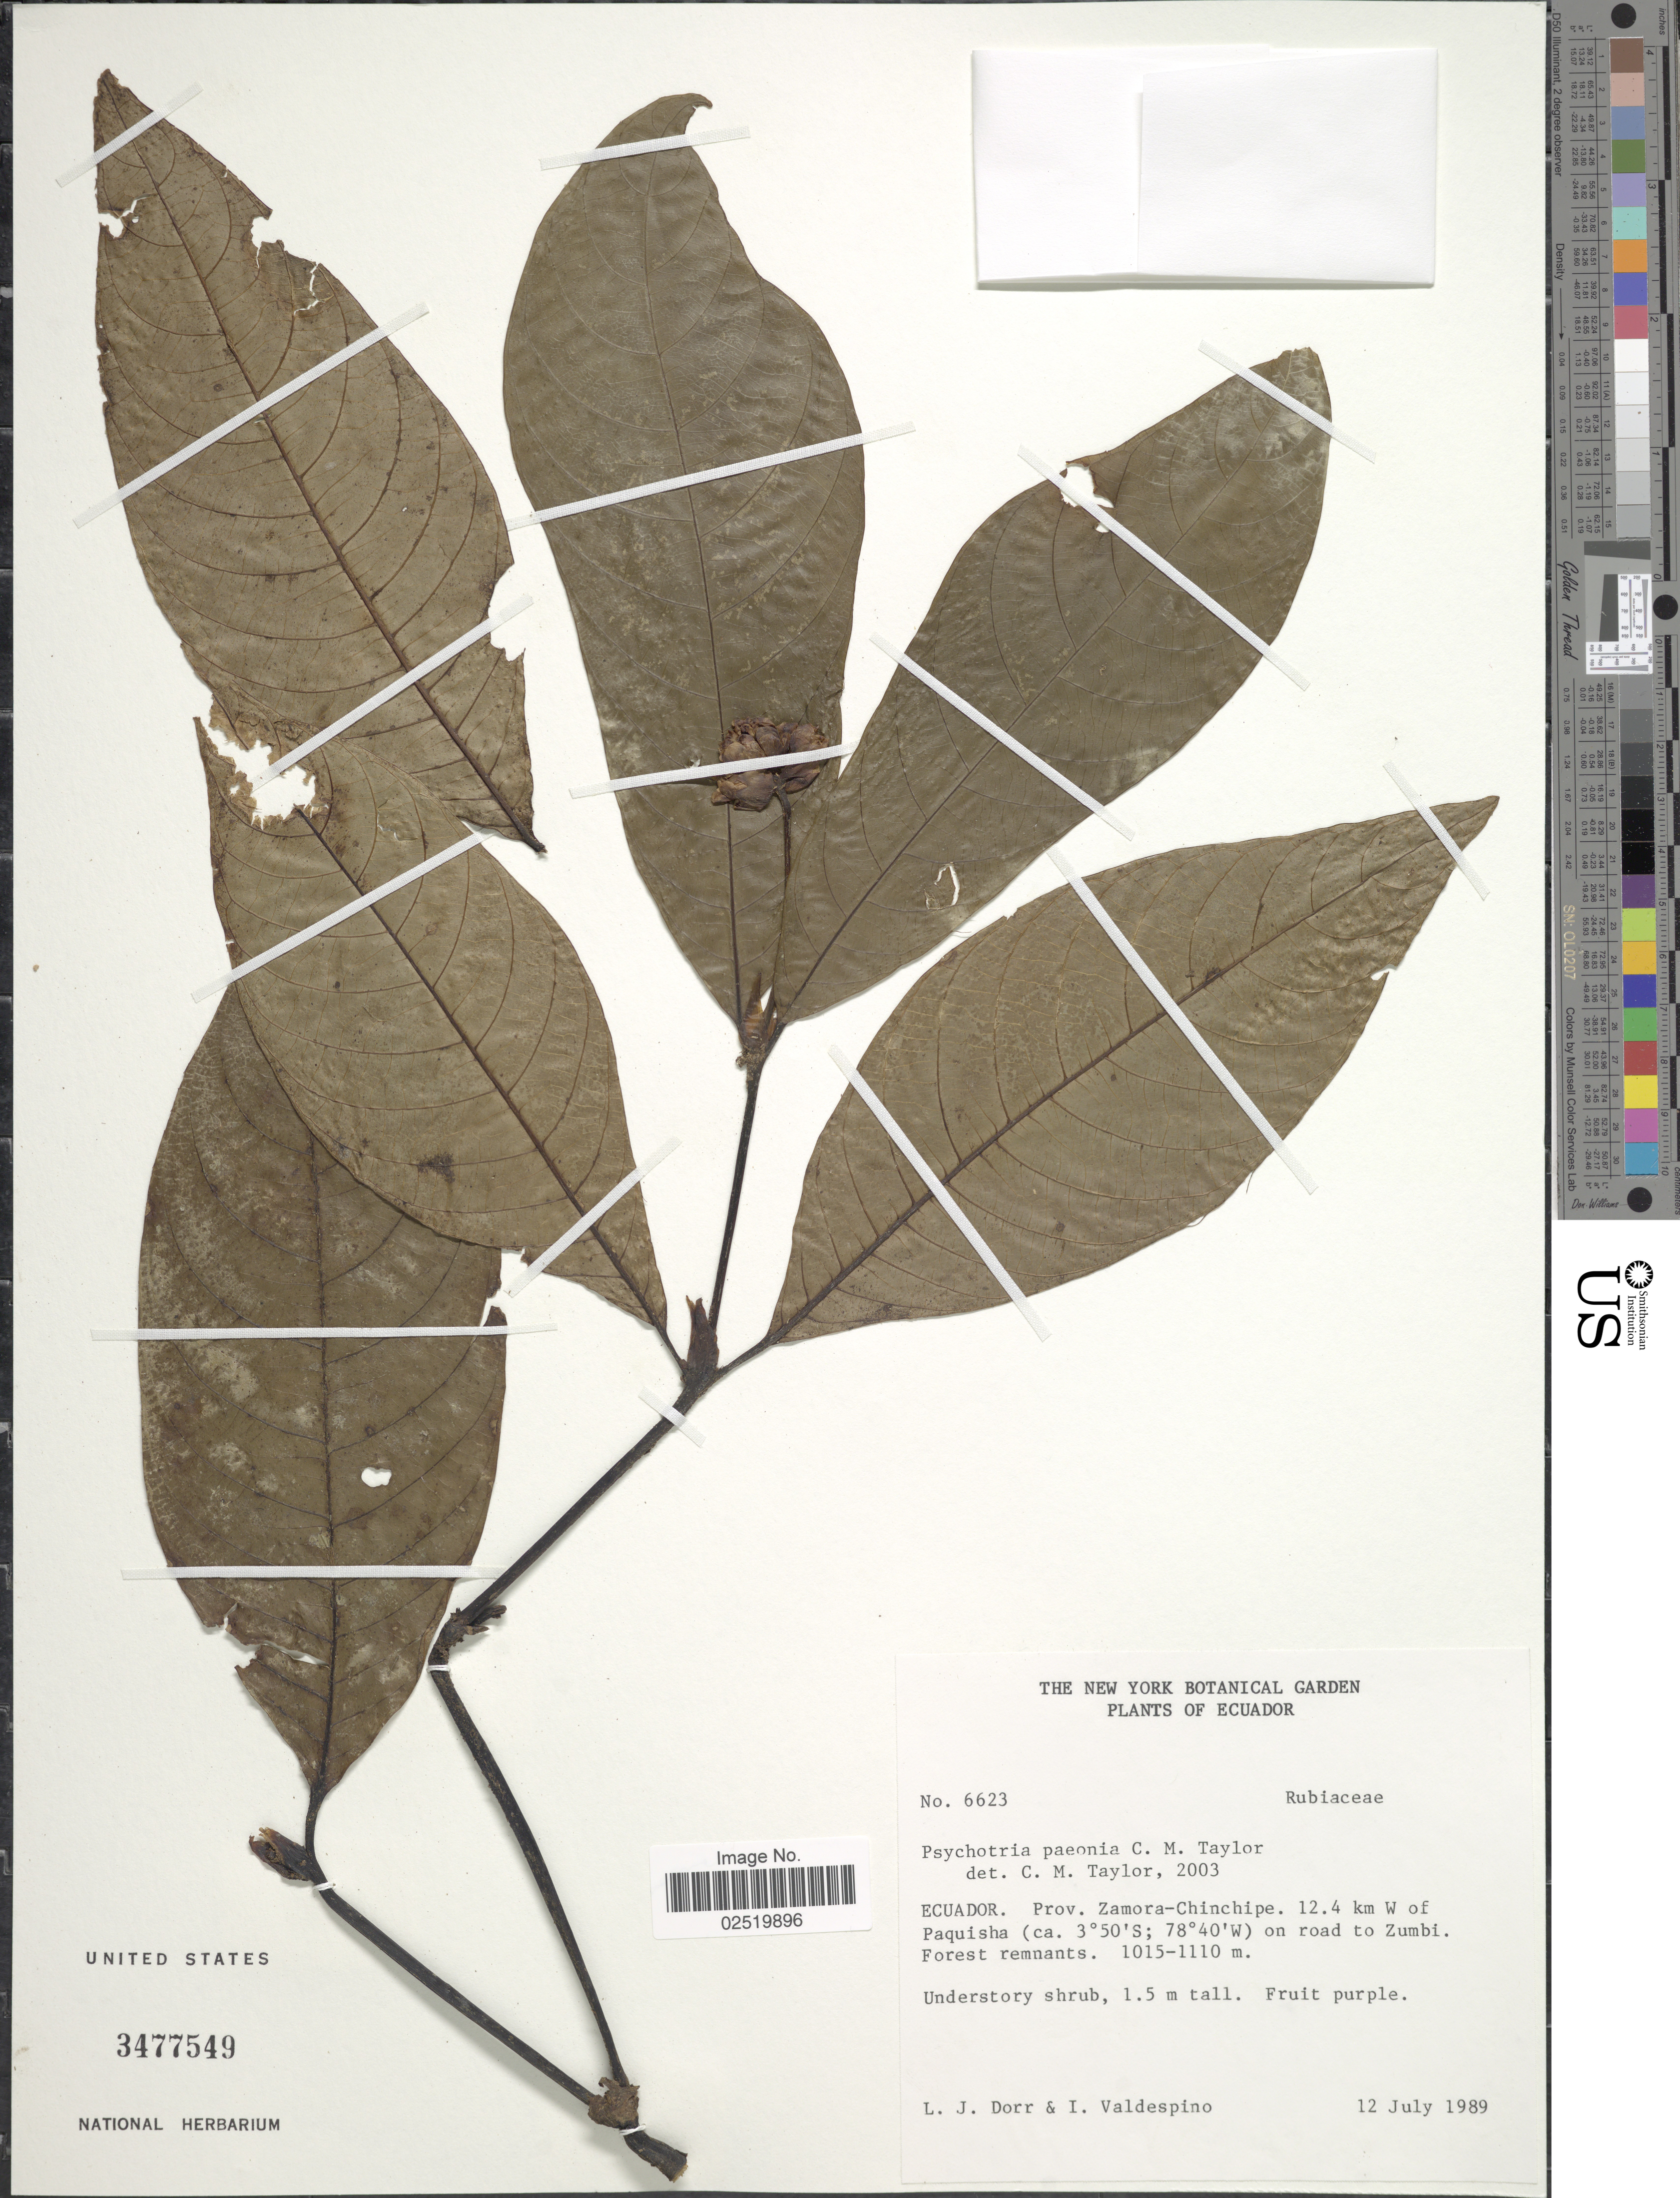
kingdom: Plantae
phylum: Tracheophyta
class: Magnoliopsida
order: Gentianales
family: Rubiaceae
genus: Psychotria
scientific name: Psychotria paeonia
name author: C.M. Taylor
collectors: L. J. Dorr & I. A. Valdespino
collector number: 6623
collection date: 1989-07-12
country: Ecuador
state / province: Zamora-Chinchipe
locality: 12.4 km W of Paquisha on road to Zumbi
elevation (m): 1015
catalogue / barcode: US 3477549